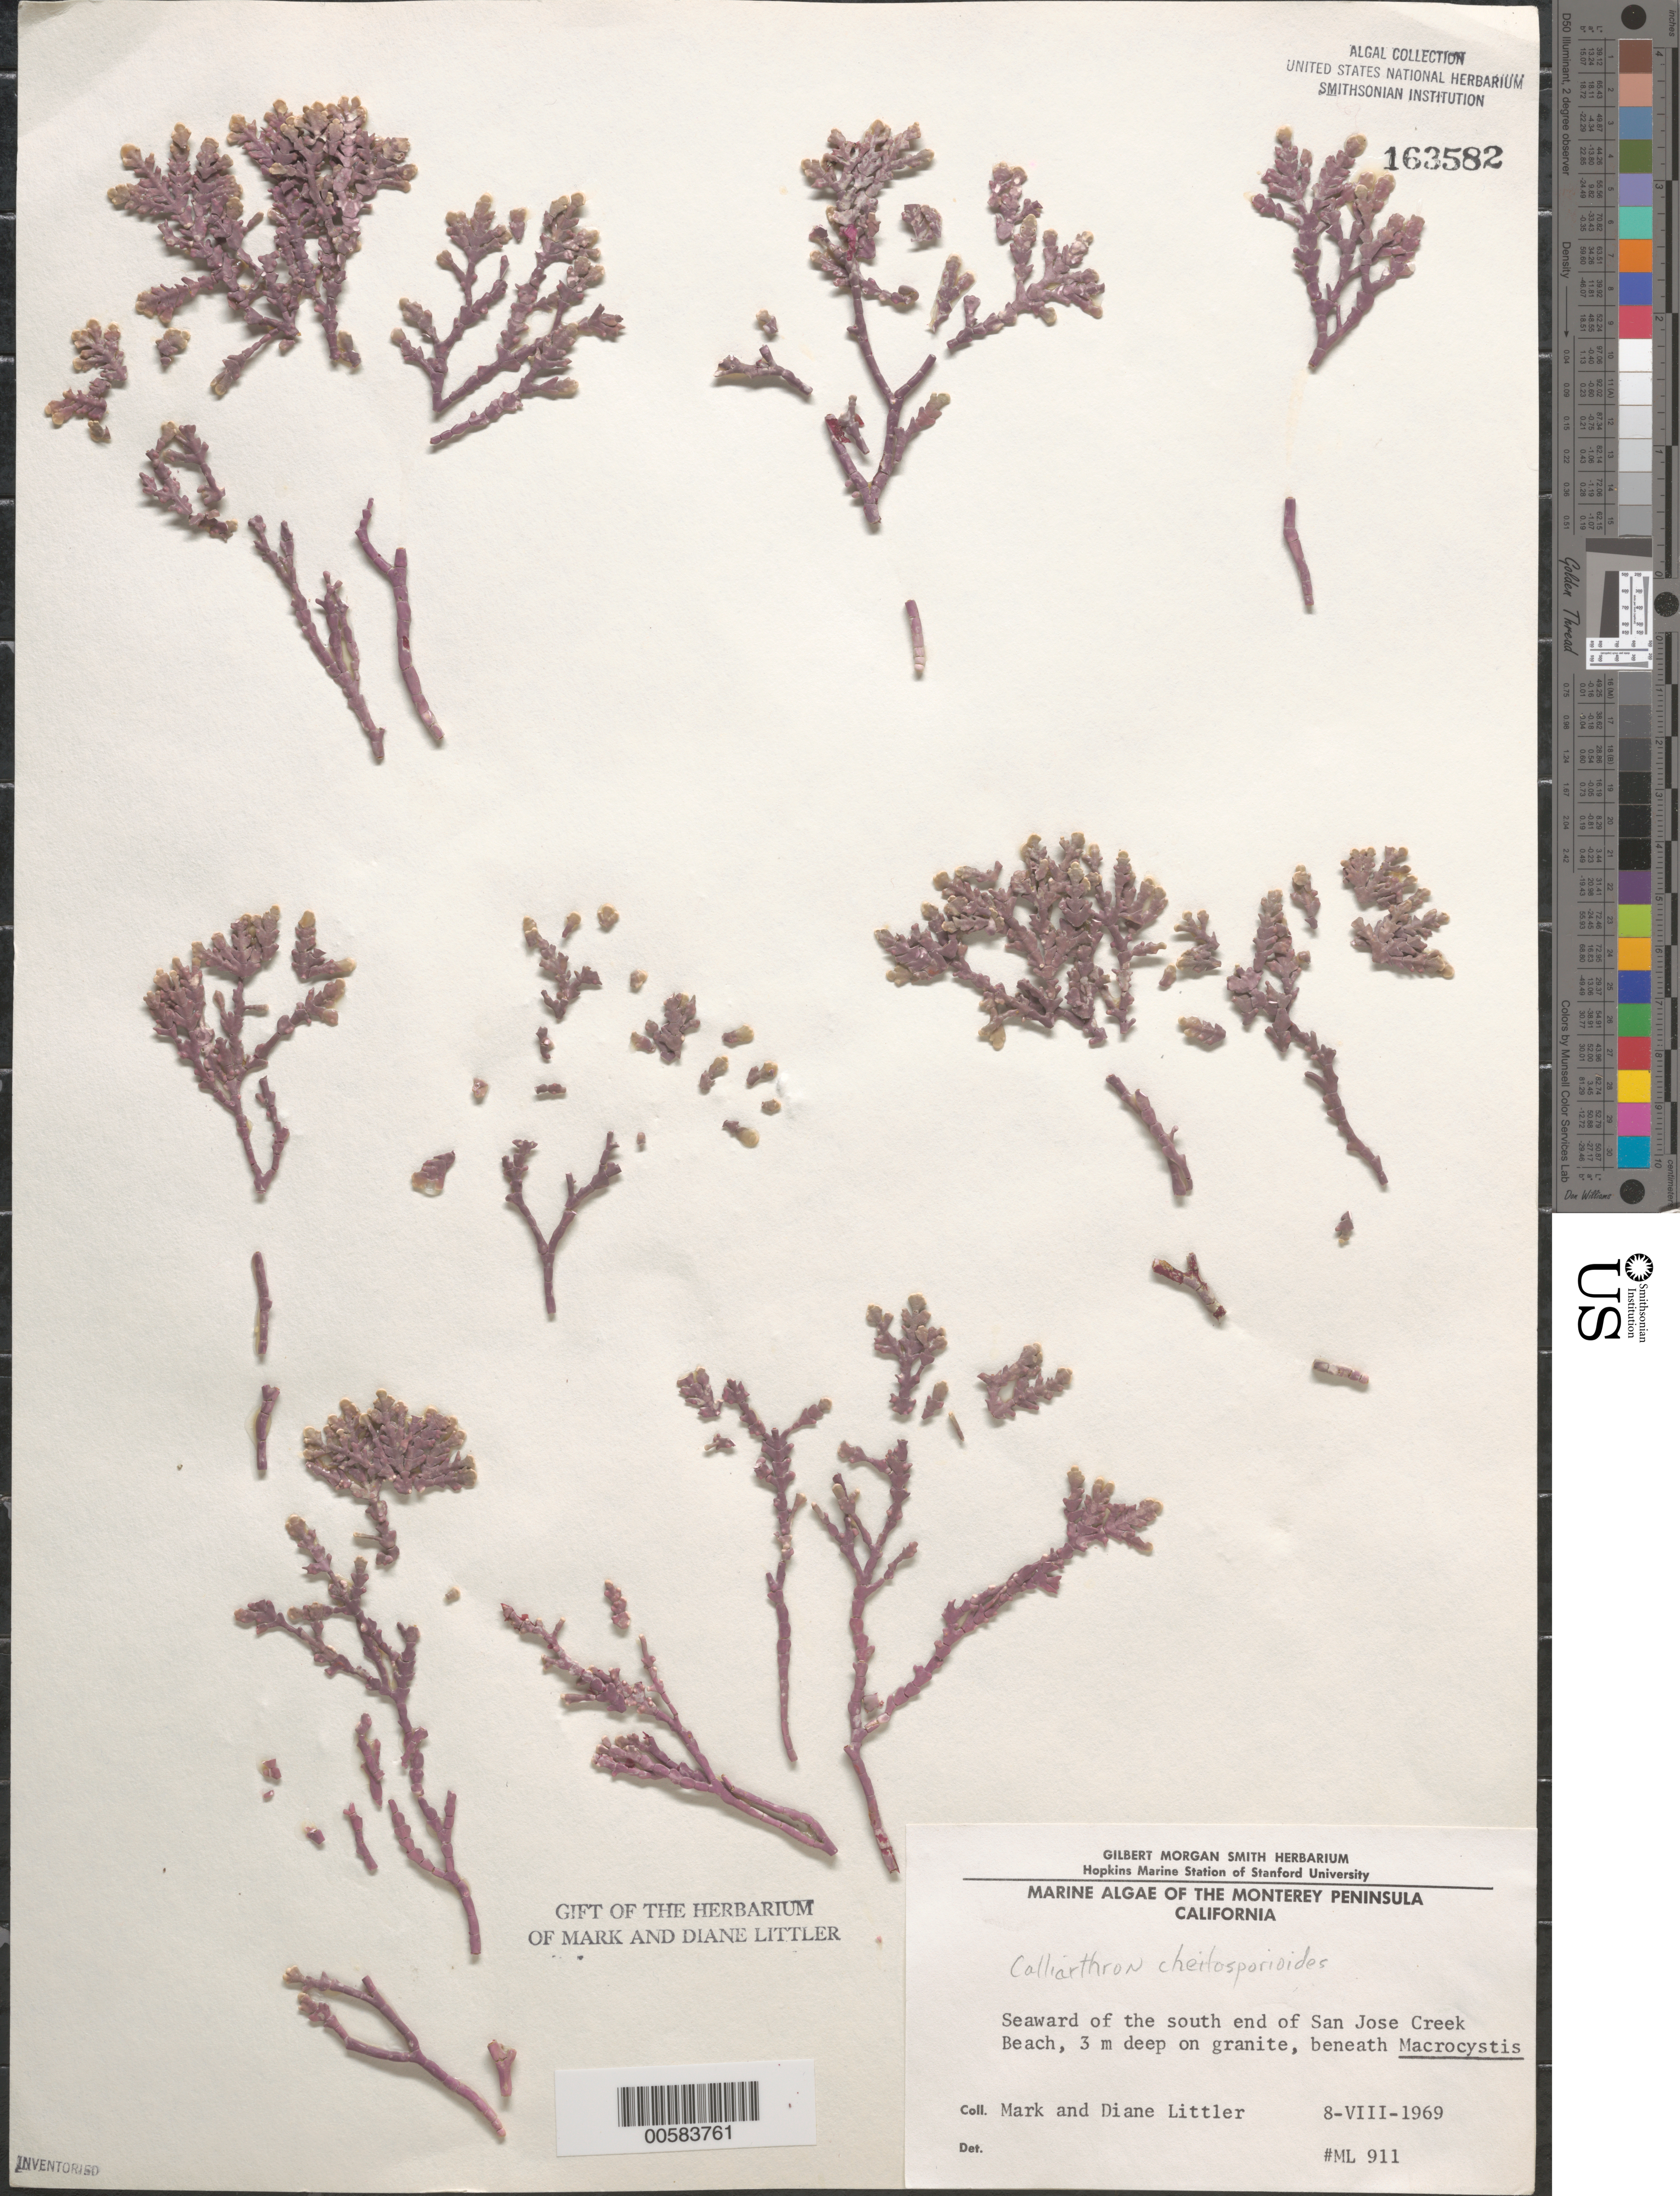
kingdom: Plantae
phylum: Rhodophyta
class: Florideophyceae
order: Corallinales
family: Corallinaceae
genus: Calliarthron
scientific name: Calliarthron cheilosporioides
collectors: M. M. Littler & D. S. Littler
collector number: ML 911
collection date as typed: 08 Aug 1969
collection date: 1969-08-08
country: United States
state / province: California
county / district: Monterey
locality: San Jose Creek Beach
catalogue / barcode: US 163582